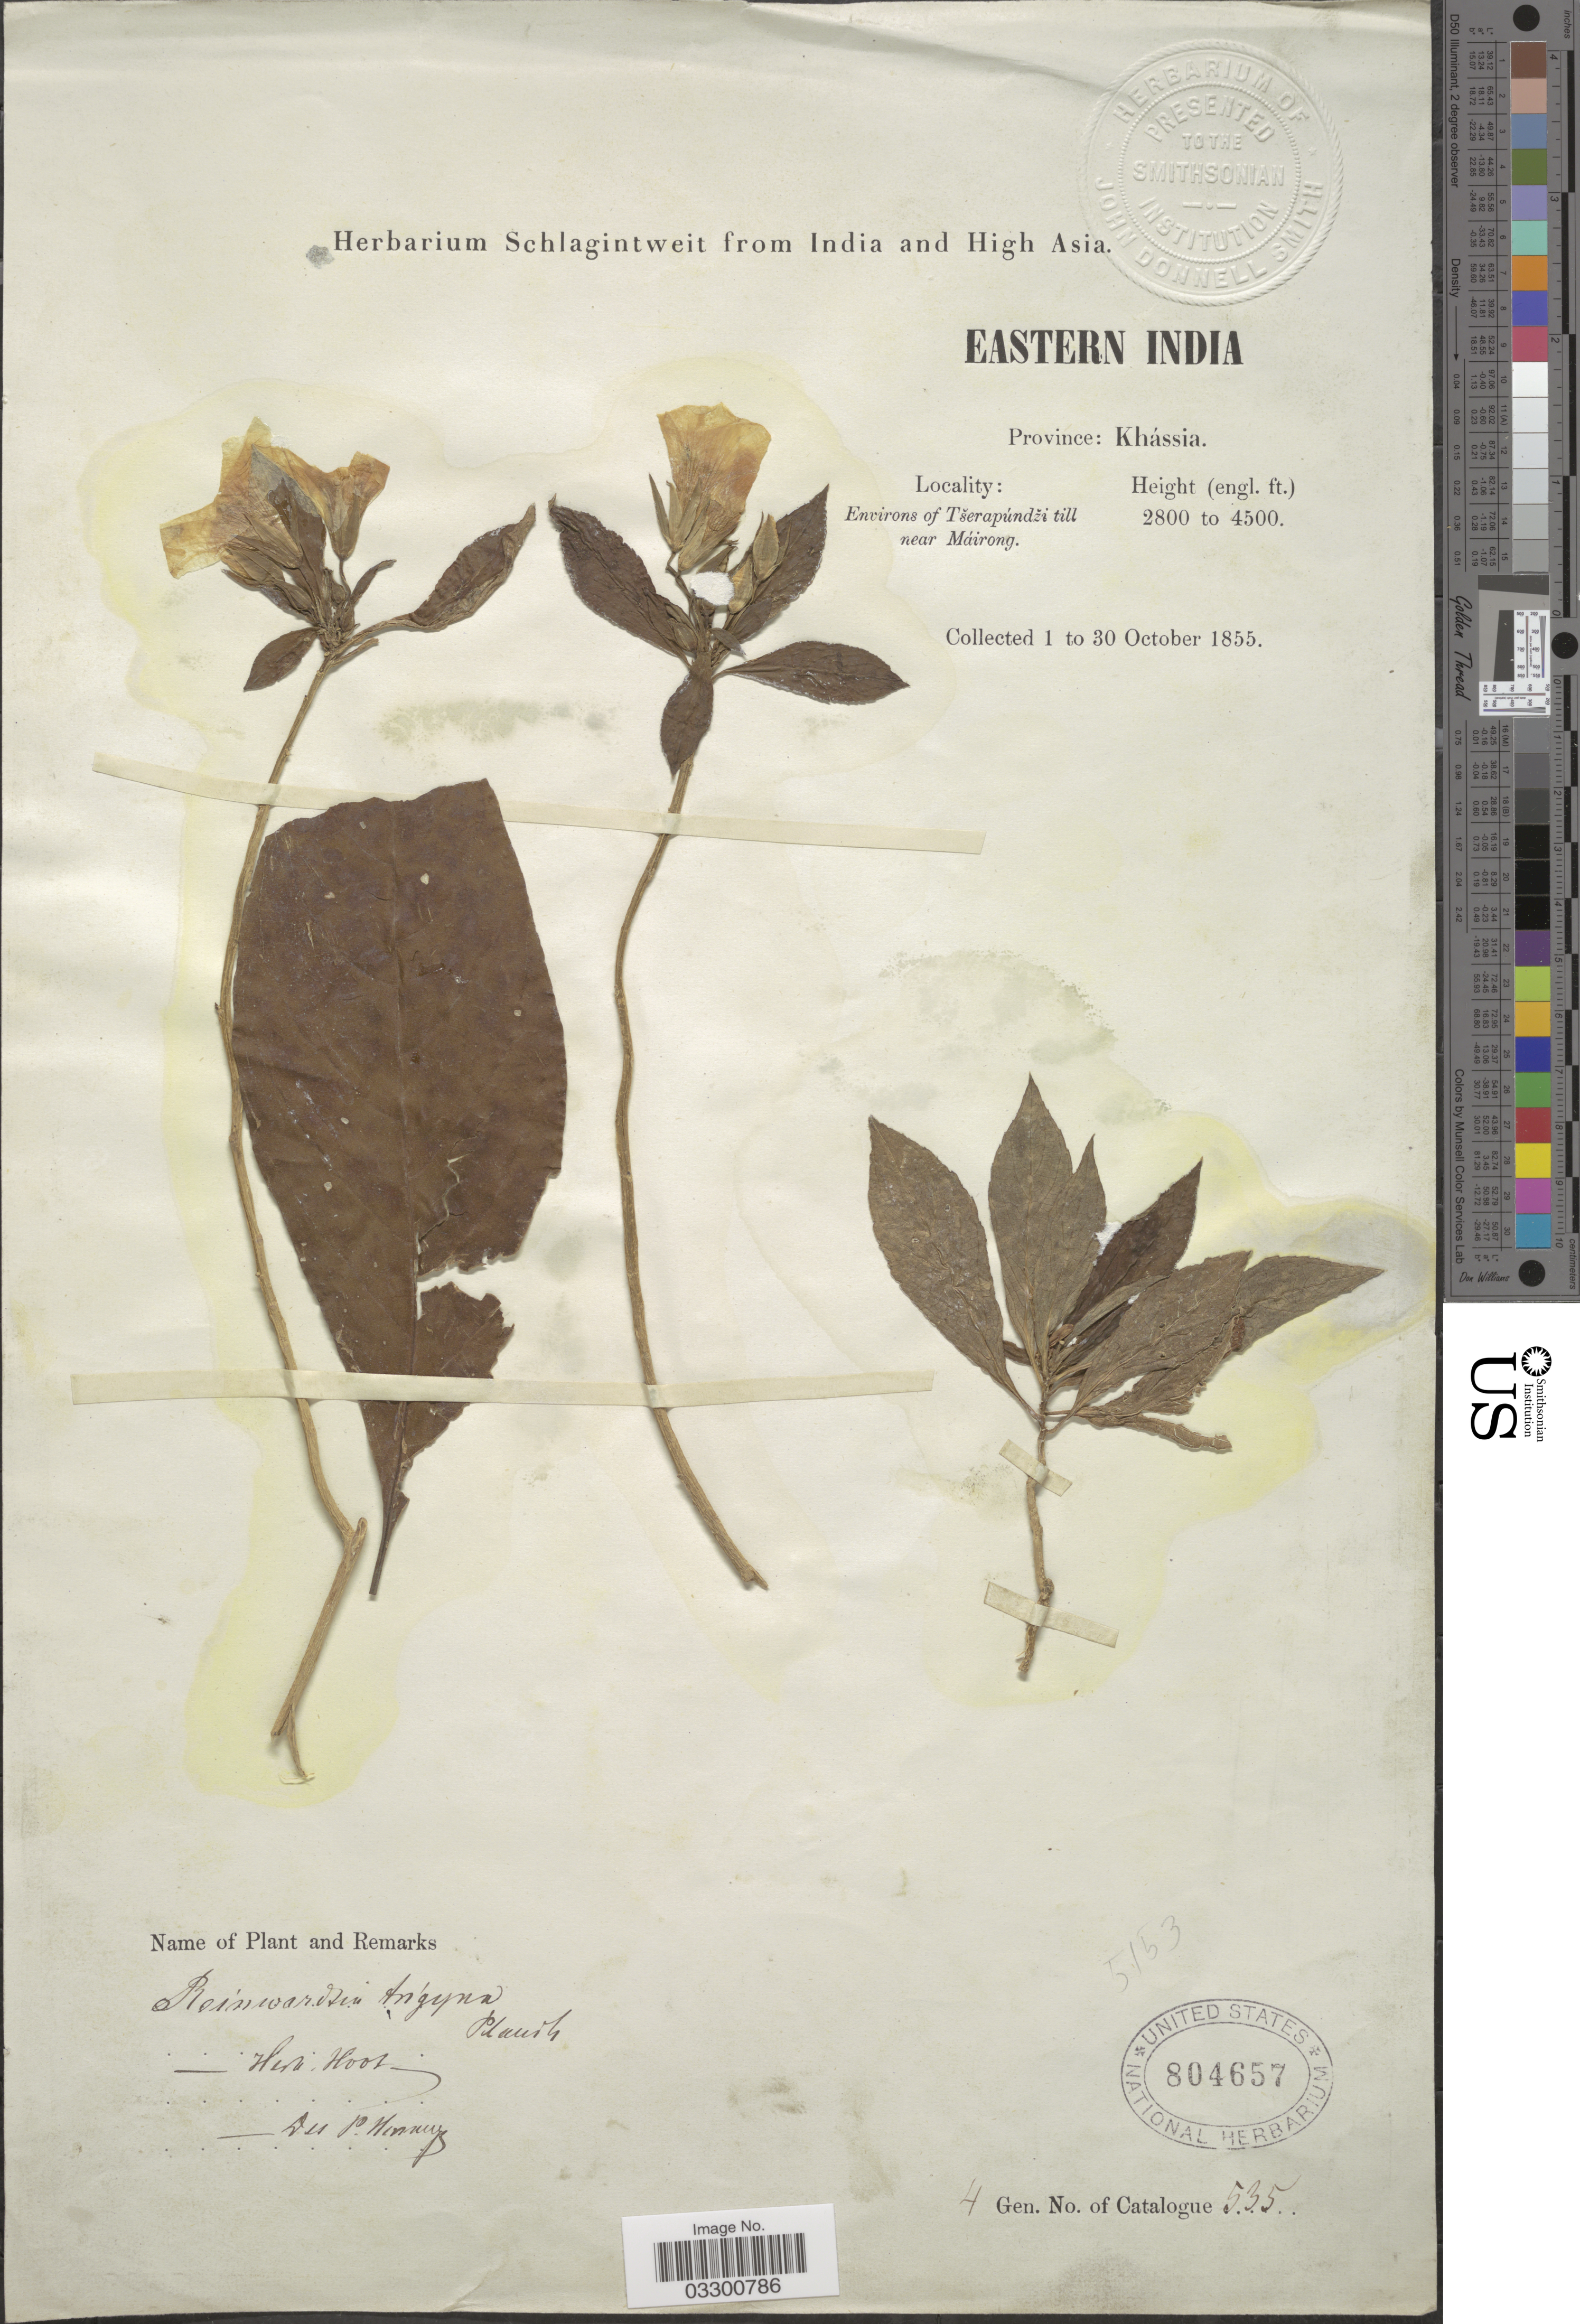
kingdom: Plantae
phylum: Tracheophyta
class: Magnoliopsida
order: Malpighiales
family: Linaceae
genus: Reinwardtia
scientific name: Reinwardtia trigyna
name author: Planch.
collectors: ex herb. Schlagintweit from India and High Asia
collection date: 1855-10-01/1855-10-30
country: India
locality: Eastern India, Province: Khássia. Environs of Tserapúndzi till near Máirong.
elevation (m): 853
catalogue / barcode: US 804657